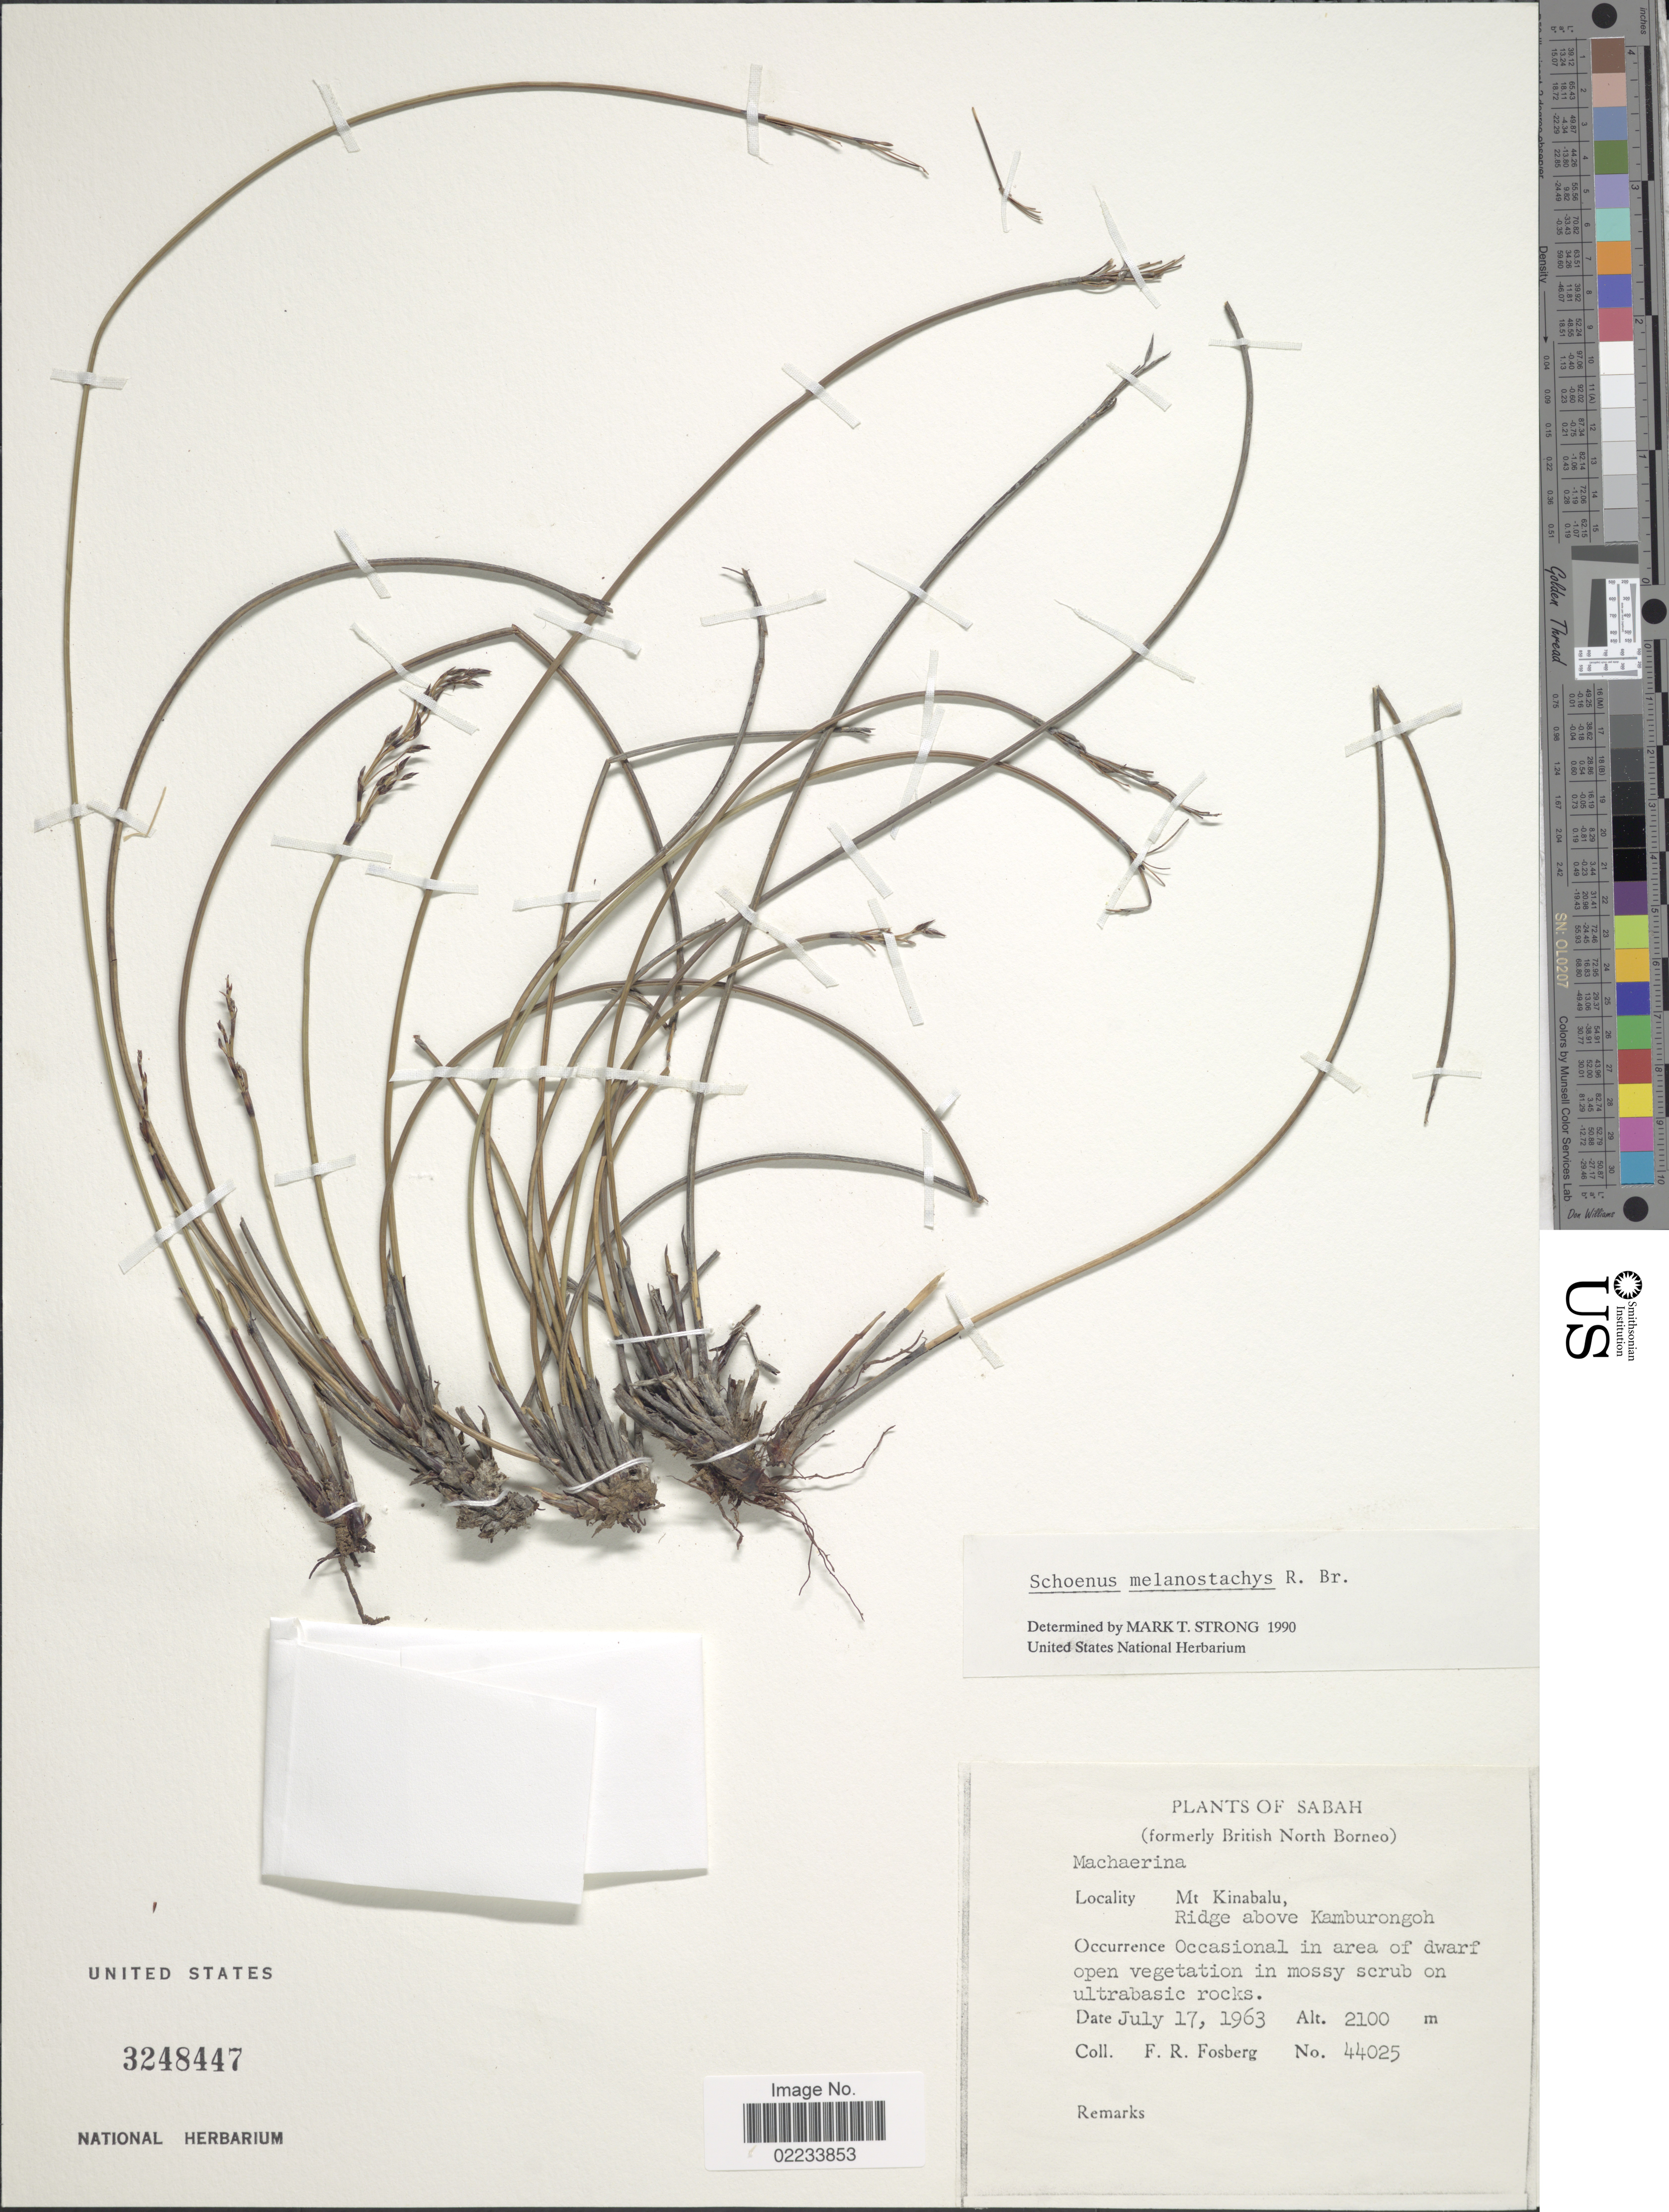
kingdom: Plantae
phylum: Tracheophyta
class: Liliopsida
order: Poales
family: Cyperaceae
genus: Schoenus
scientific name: Schoenus melanostachys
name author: R. Br.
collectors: F. R. Fosberg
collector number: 44025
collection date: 1963-07-17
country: Malaysia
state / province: Sabah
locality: Sabah (formerly British North Borneo) Mt Kinabalu, Ridge above Kamburongoh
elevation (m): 2100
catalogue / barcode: US 3248447